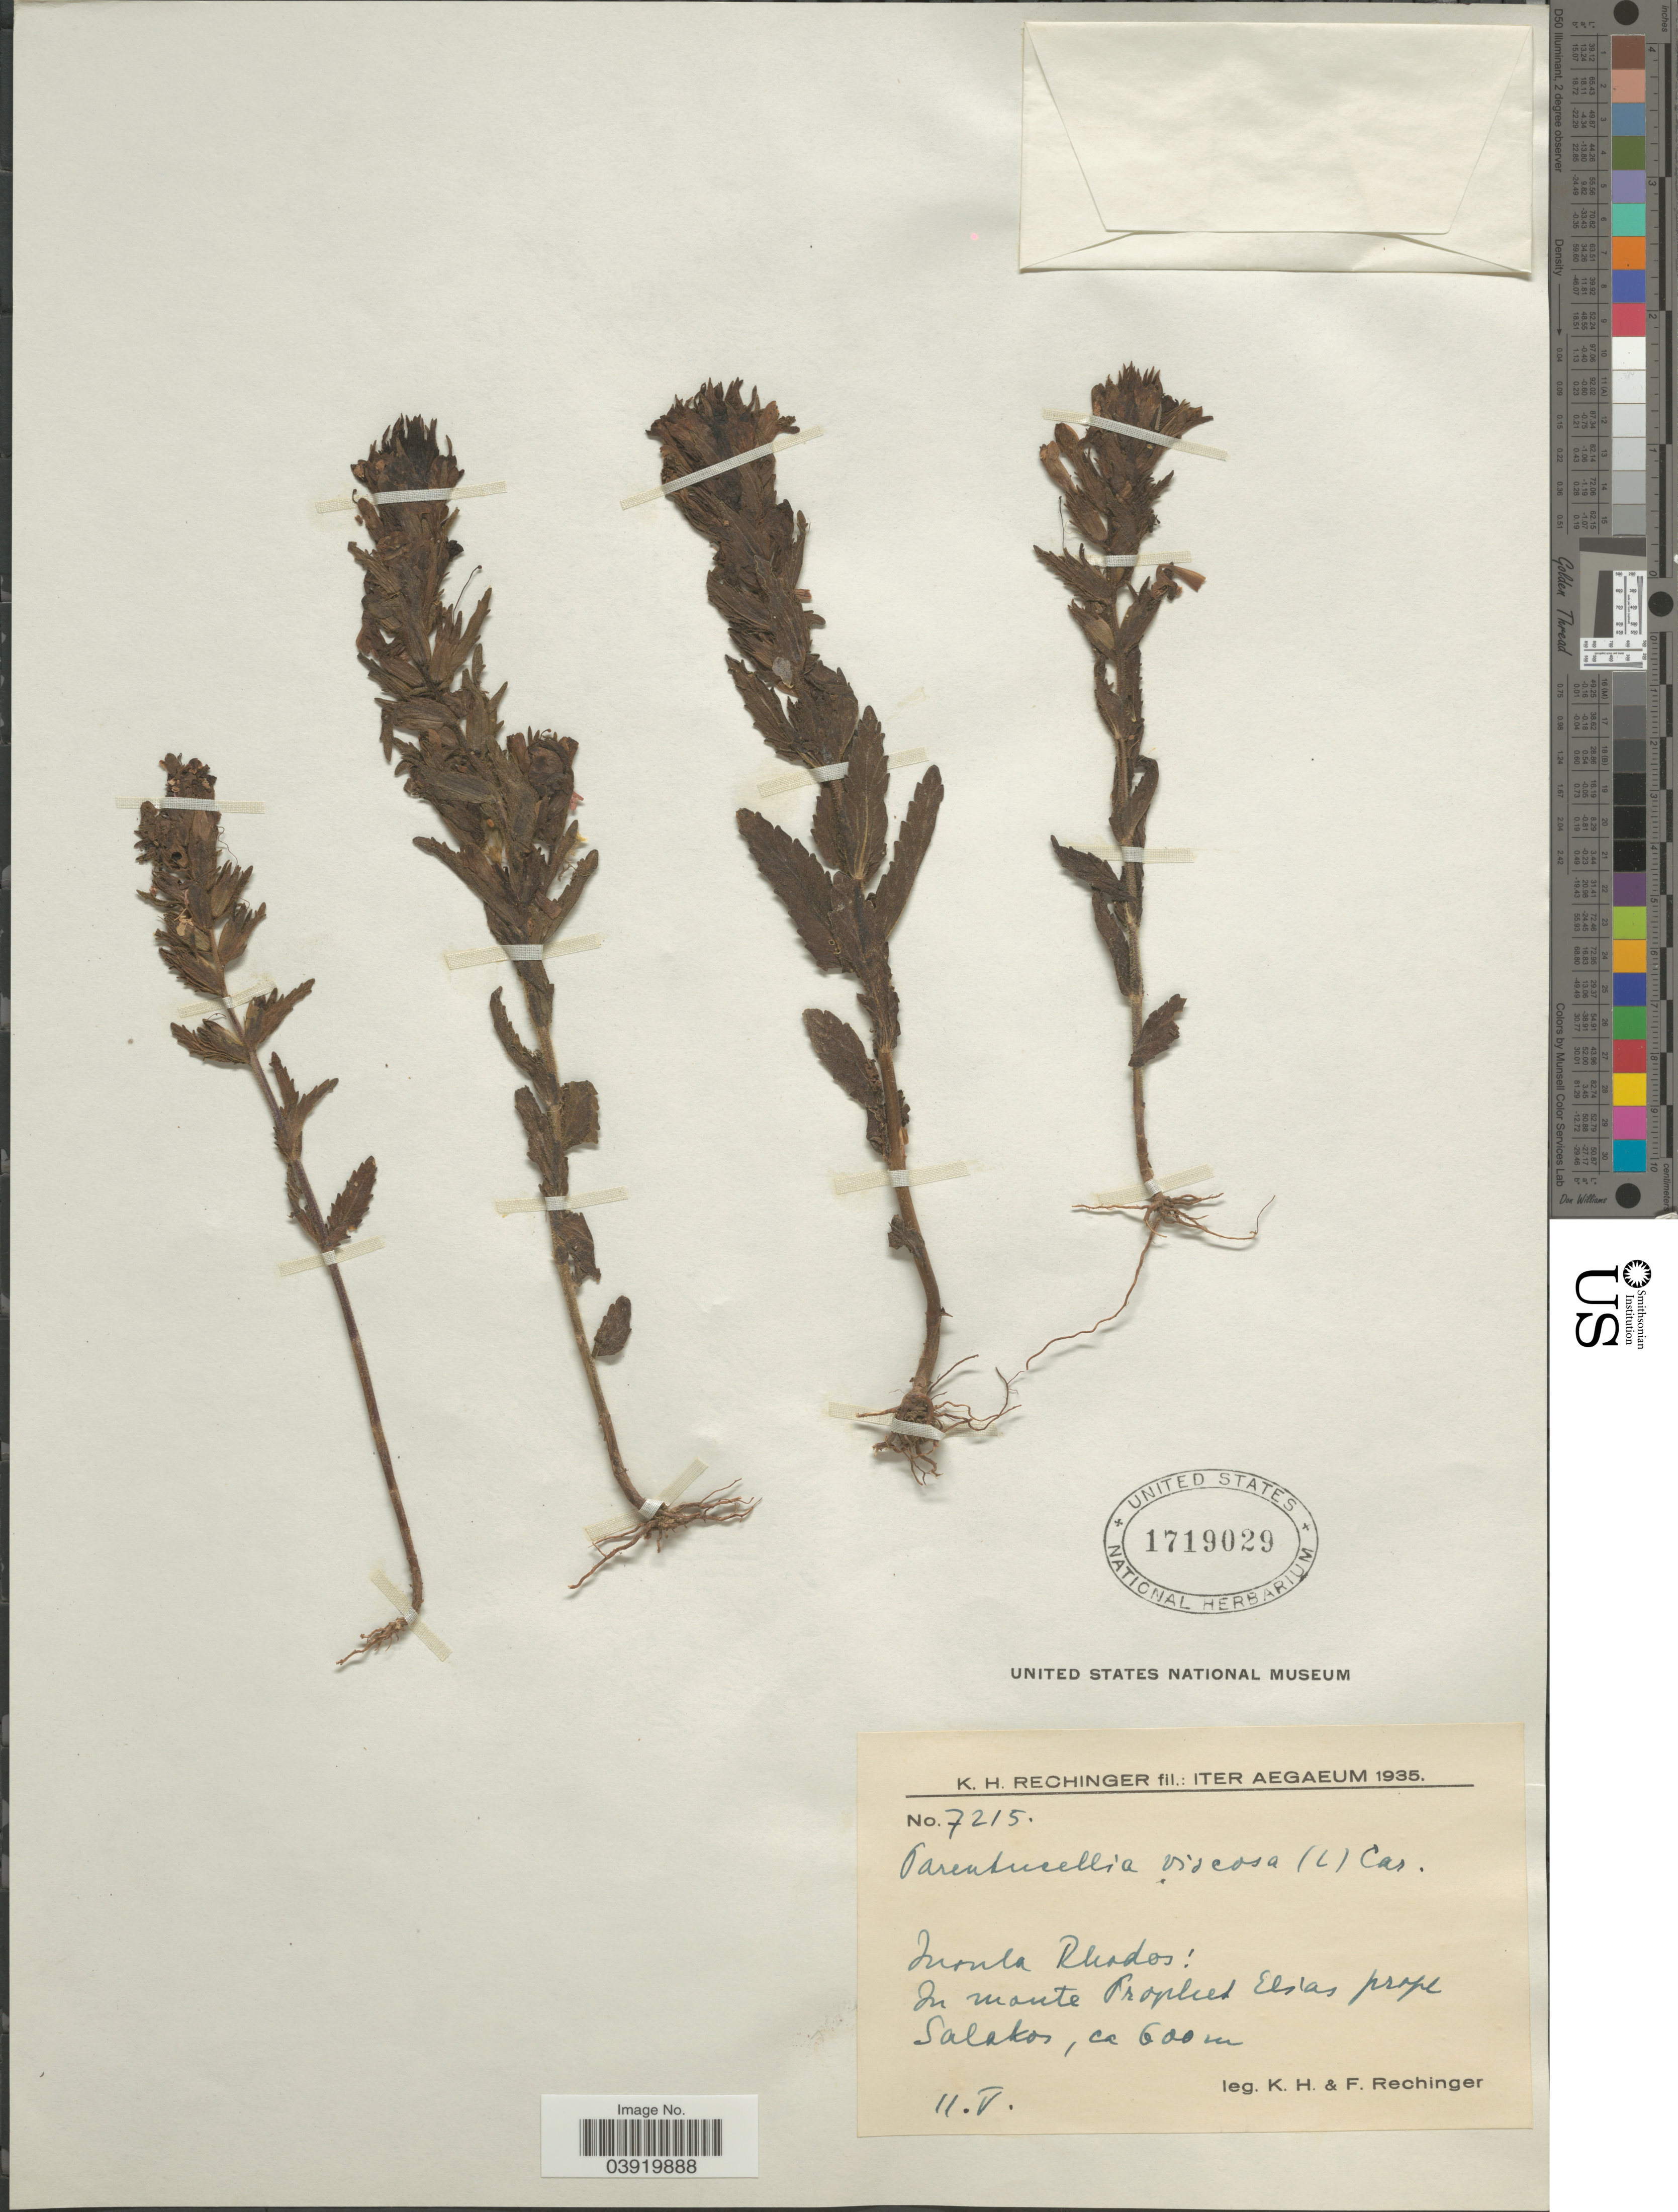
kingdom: Plantae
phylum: Tracheophyta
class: Magnoliopsida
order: Lamiales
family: Orobanchaceae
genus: Parentucellia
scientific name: Parentucellia viscosa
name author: (L.) Caruel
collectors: K. H. Rechinger & F. Rechinger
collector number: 7215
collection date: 1935-05-11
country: Greece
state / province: South Aegean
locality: Iter Aegaeum. Insula Rhodos: In monte Prophet Elias prope Salakos.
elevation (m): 600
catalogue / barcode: US 1719029